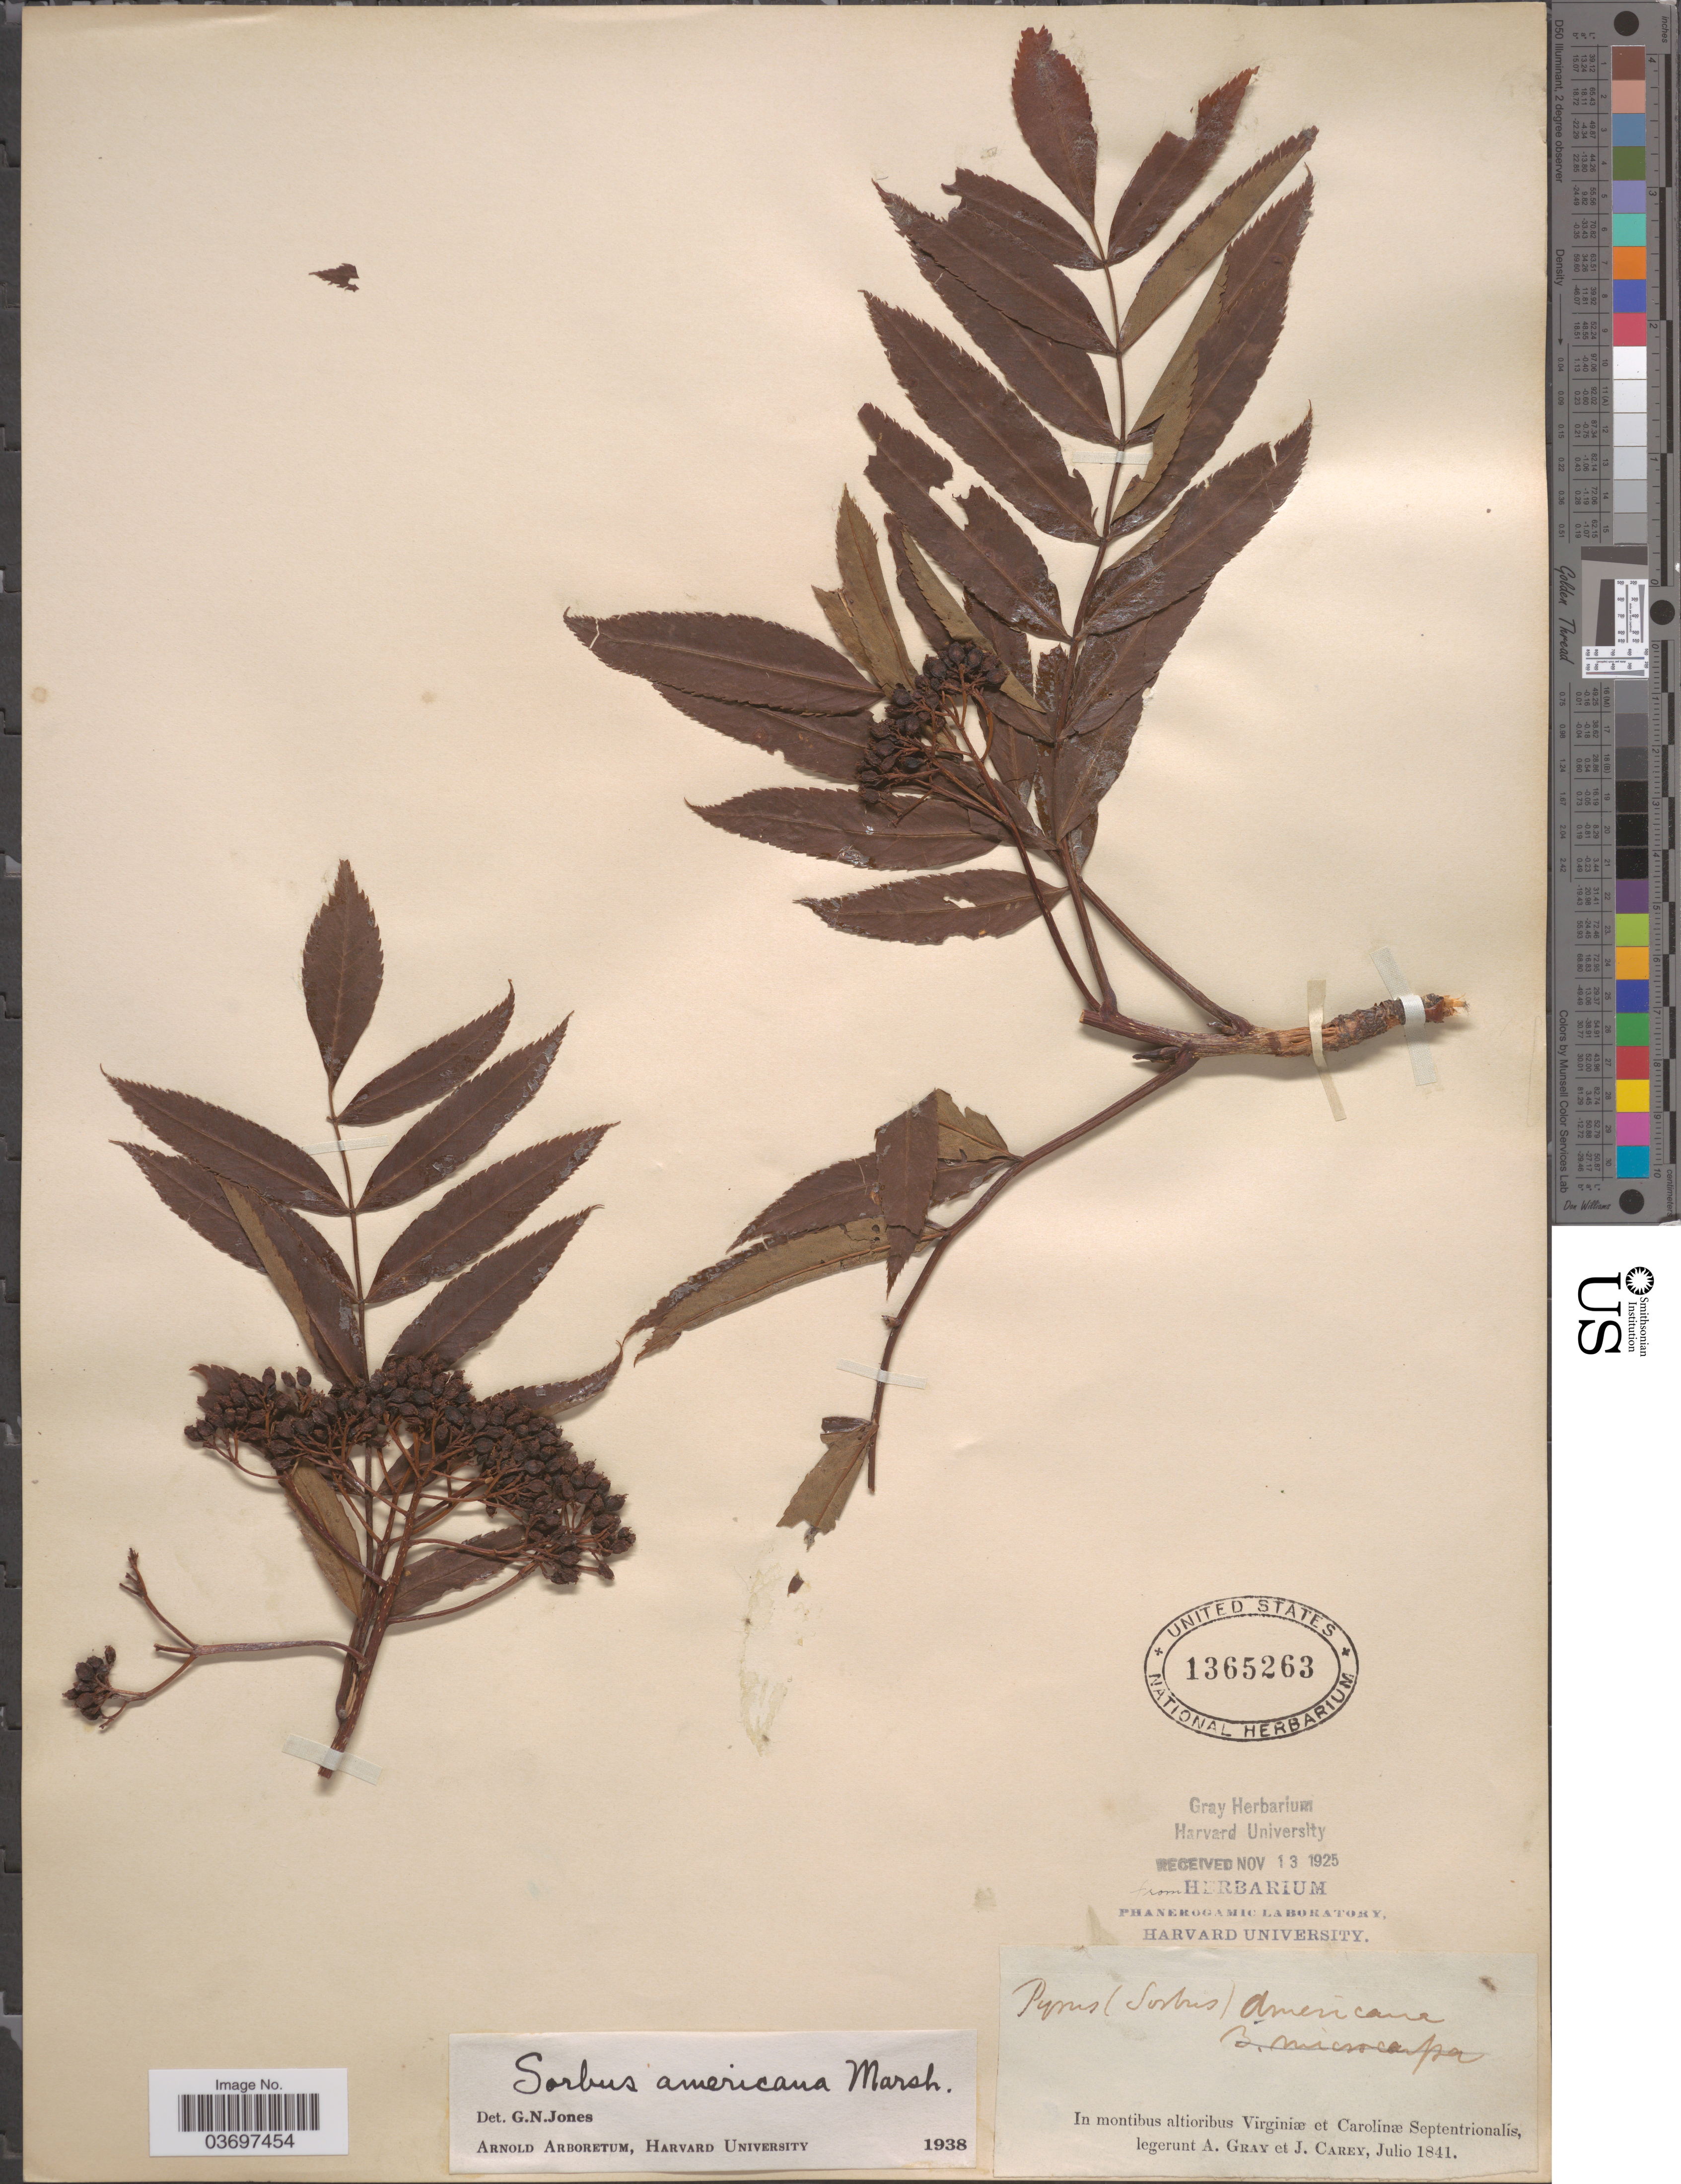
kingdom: Plantae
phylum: Tracheophyta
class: Magnoliopsida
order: Rosales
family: Rosaceae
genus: Sorbus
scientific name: Sorbus americana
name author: Marshall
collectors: A. Gray (herbarium) & J. Carey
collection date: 1841-07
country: United States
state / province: Virginia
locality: In montibus altioribus Virginiæ et Carolinæ Septentrionalís.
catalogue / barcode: US 1365263